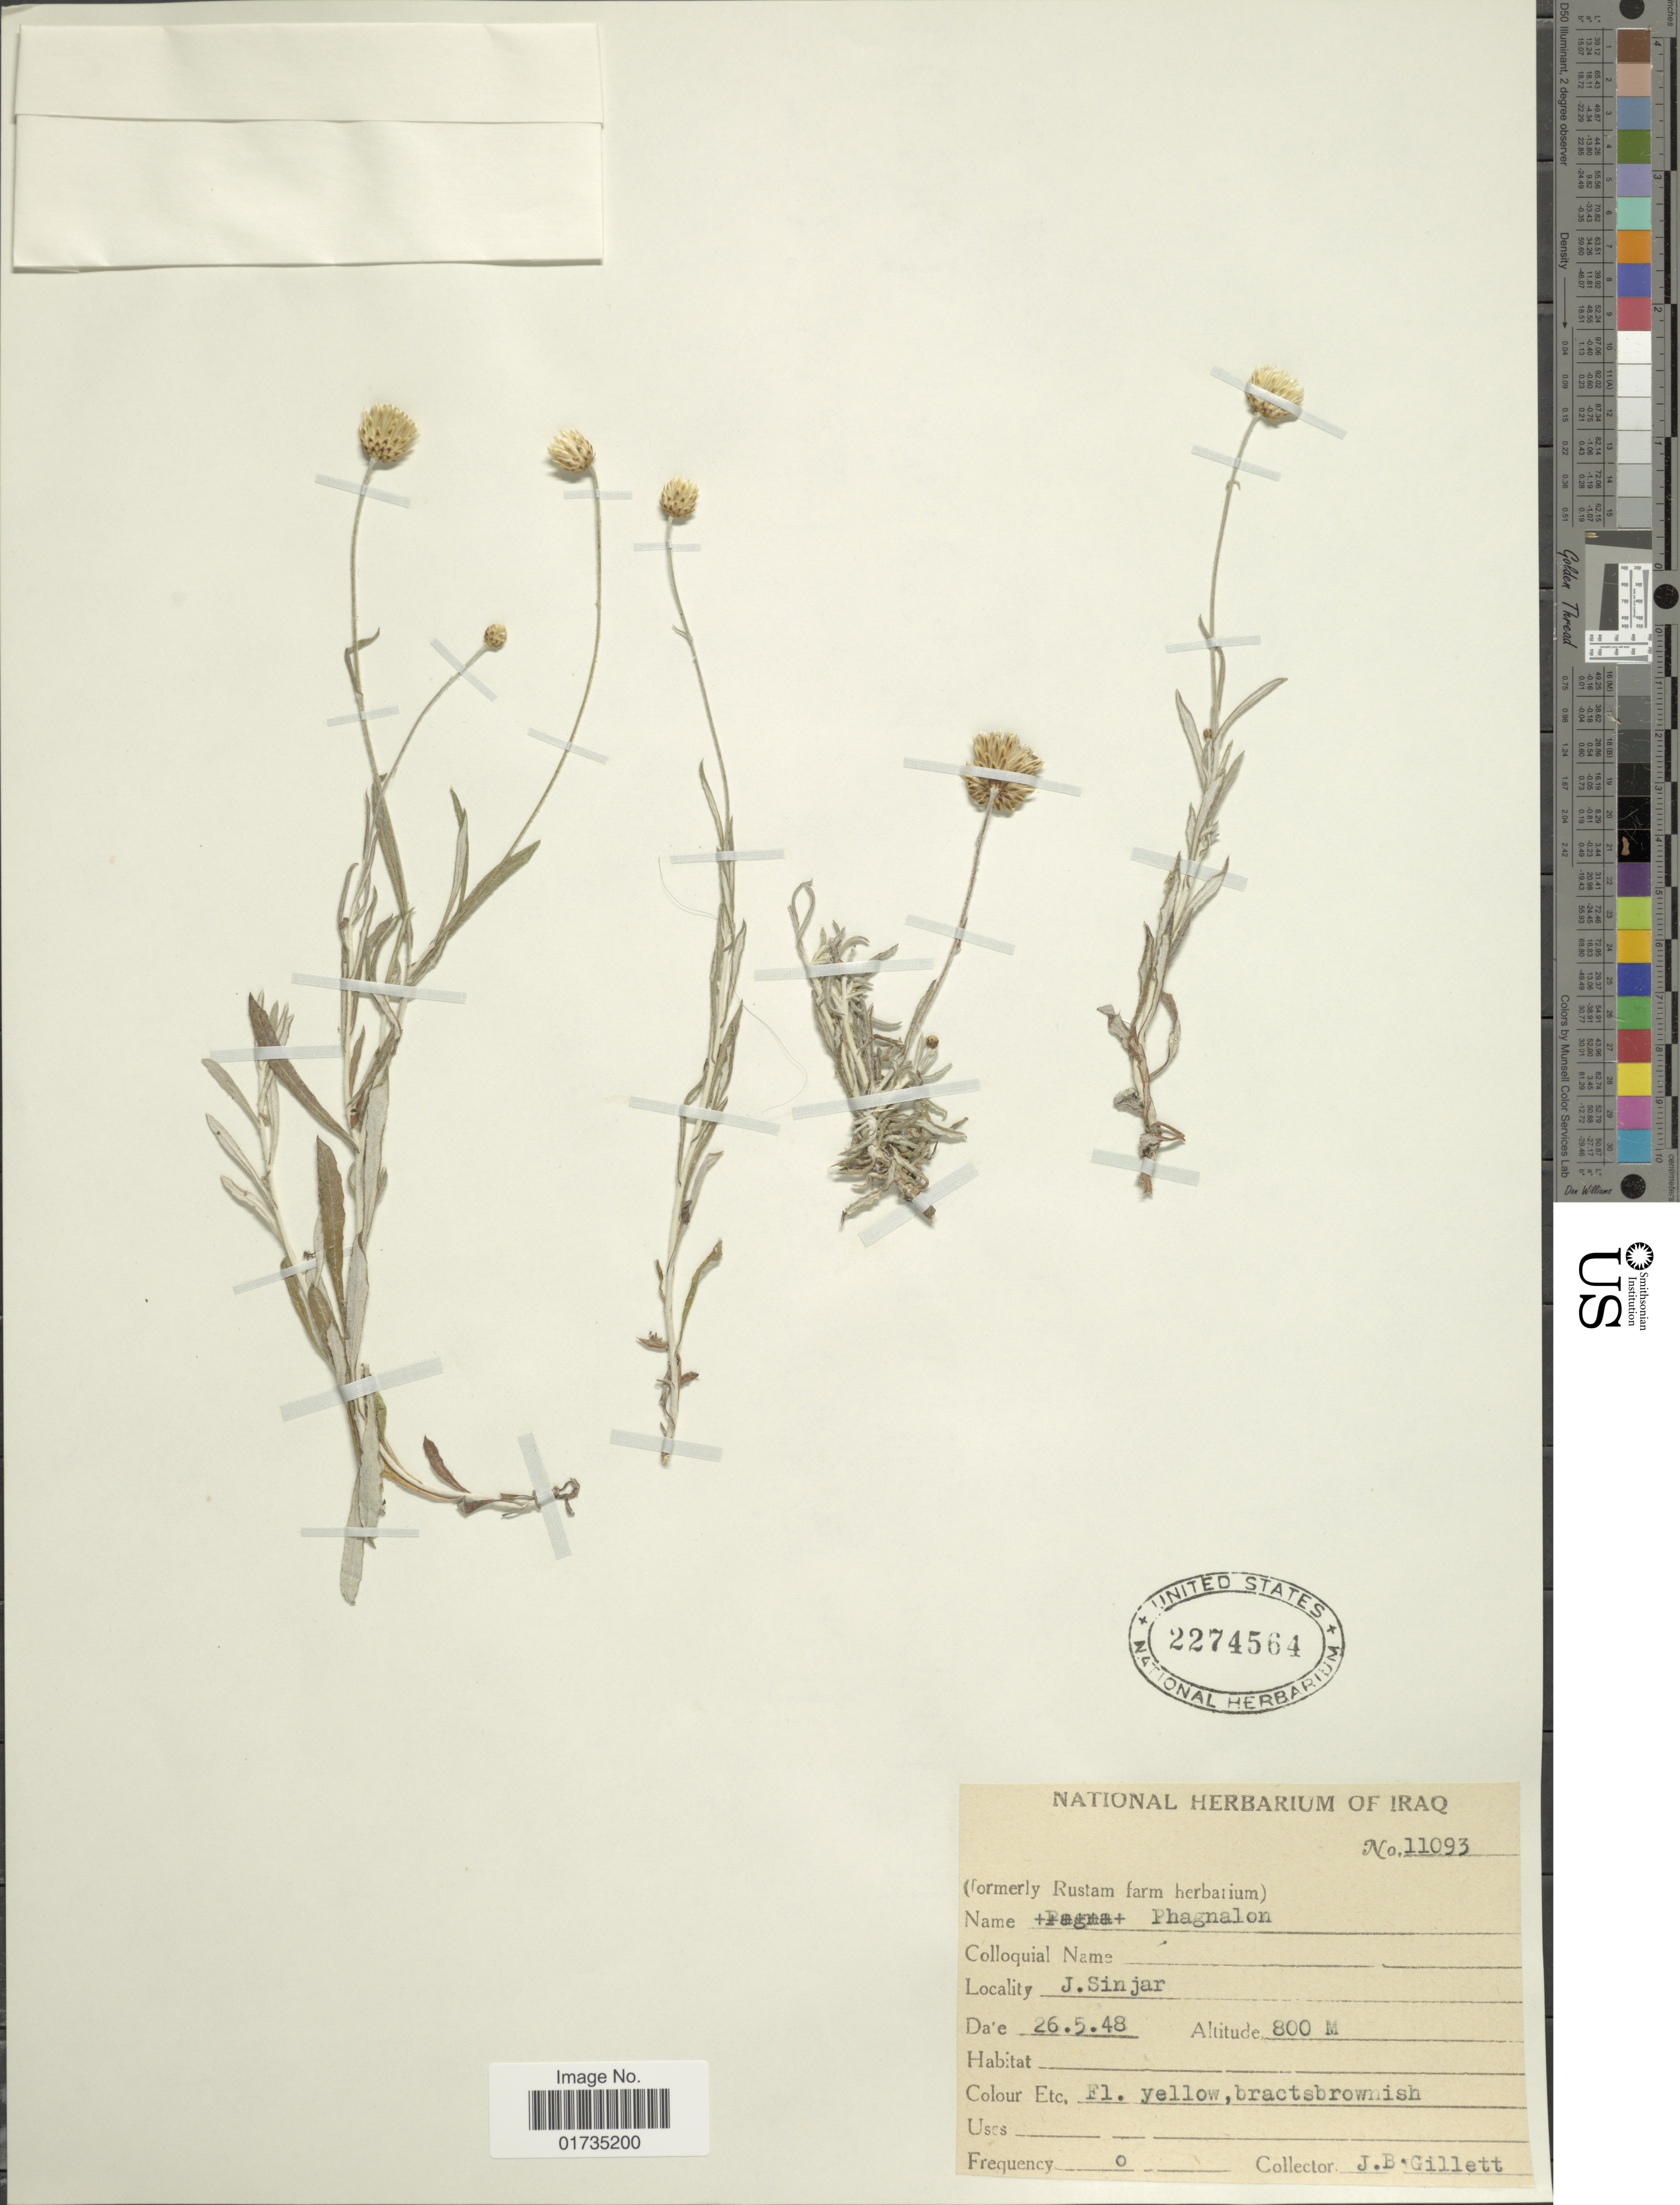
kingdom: Plantae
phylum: Tracheophyta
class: Magnoliopsida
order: Asterales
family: Asteraceae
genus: Phagnalon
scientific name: Phagnalon sp.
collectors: J. B. Gillett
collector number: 110936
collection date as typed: Transcribed d/m/y: 26/5/48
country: Iraq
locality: Sinjar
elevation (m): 800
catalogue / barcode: US 2274564